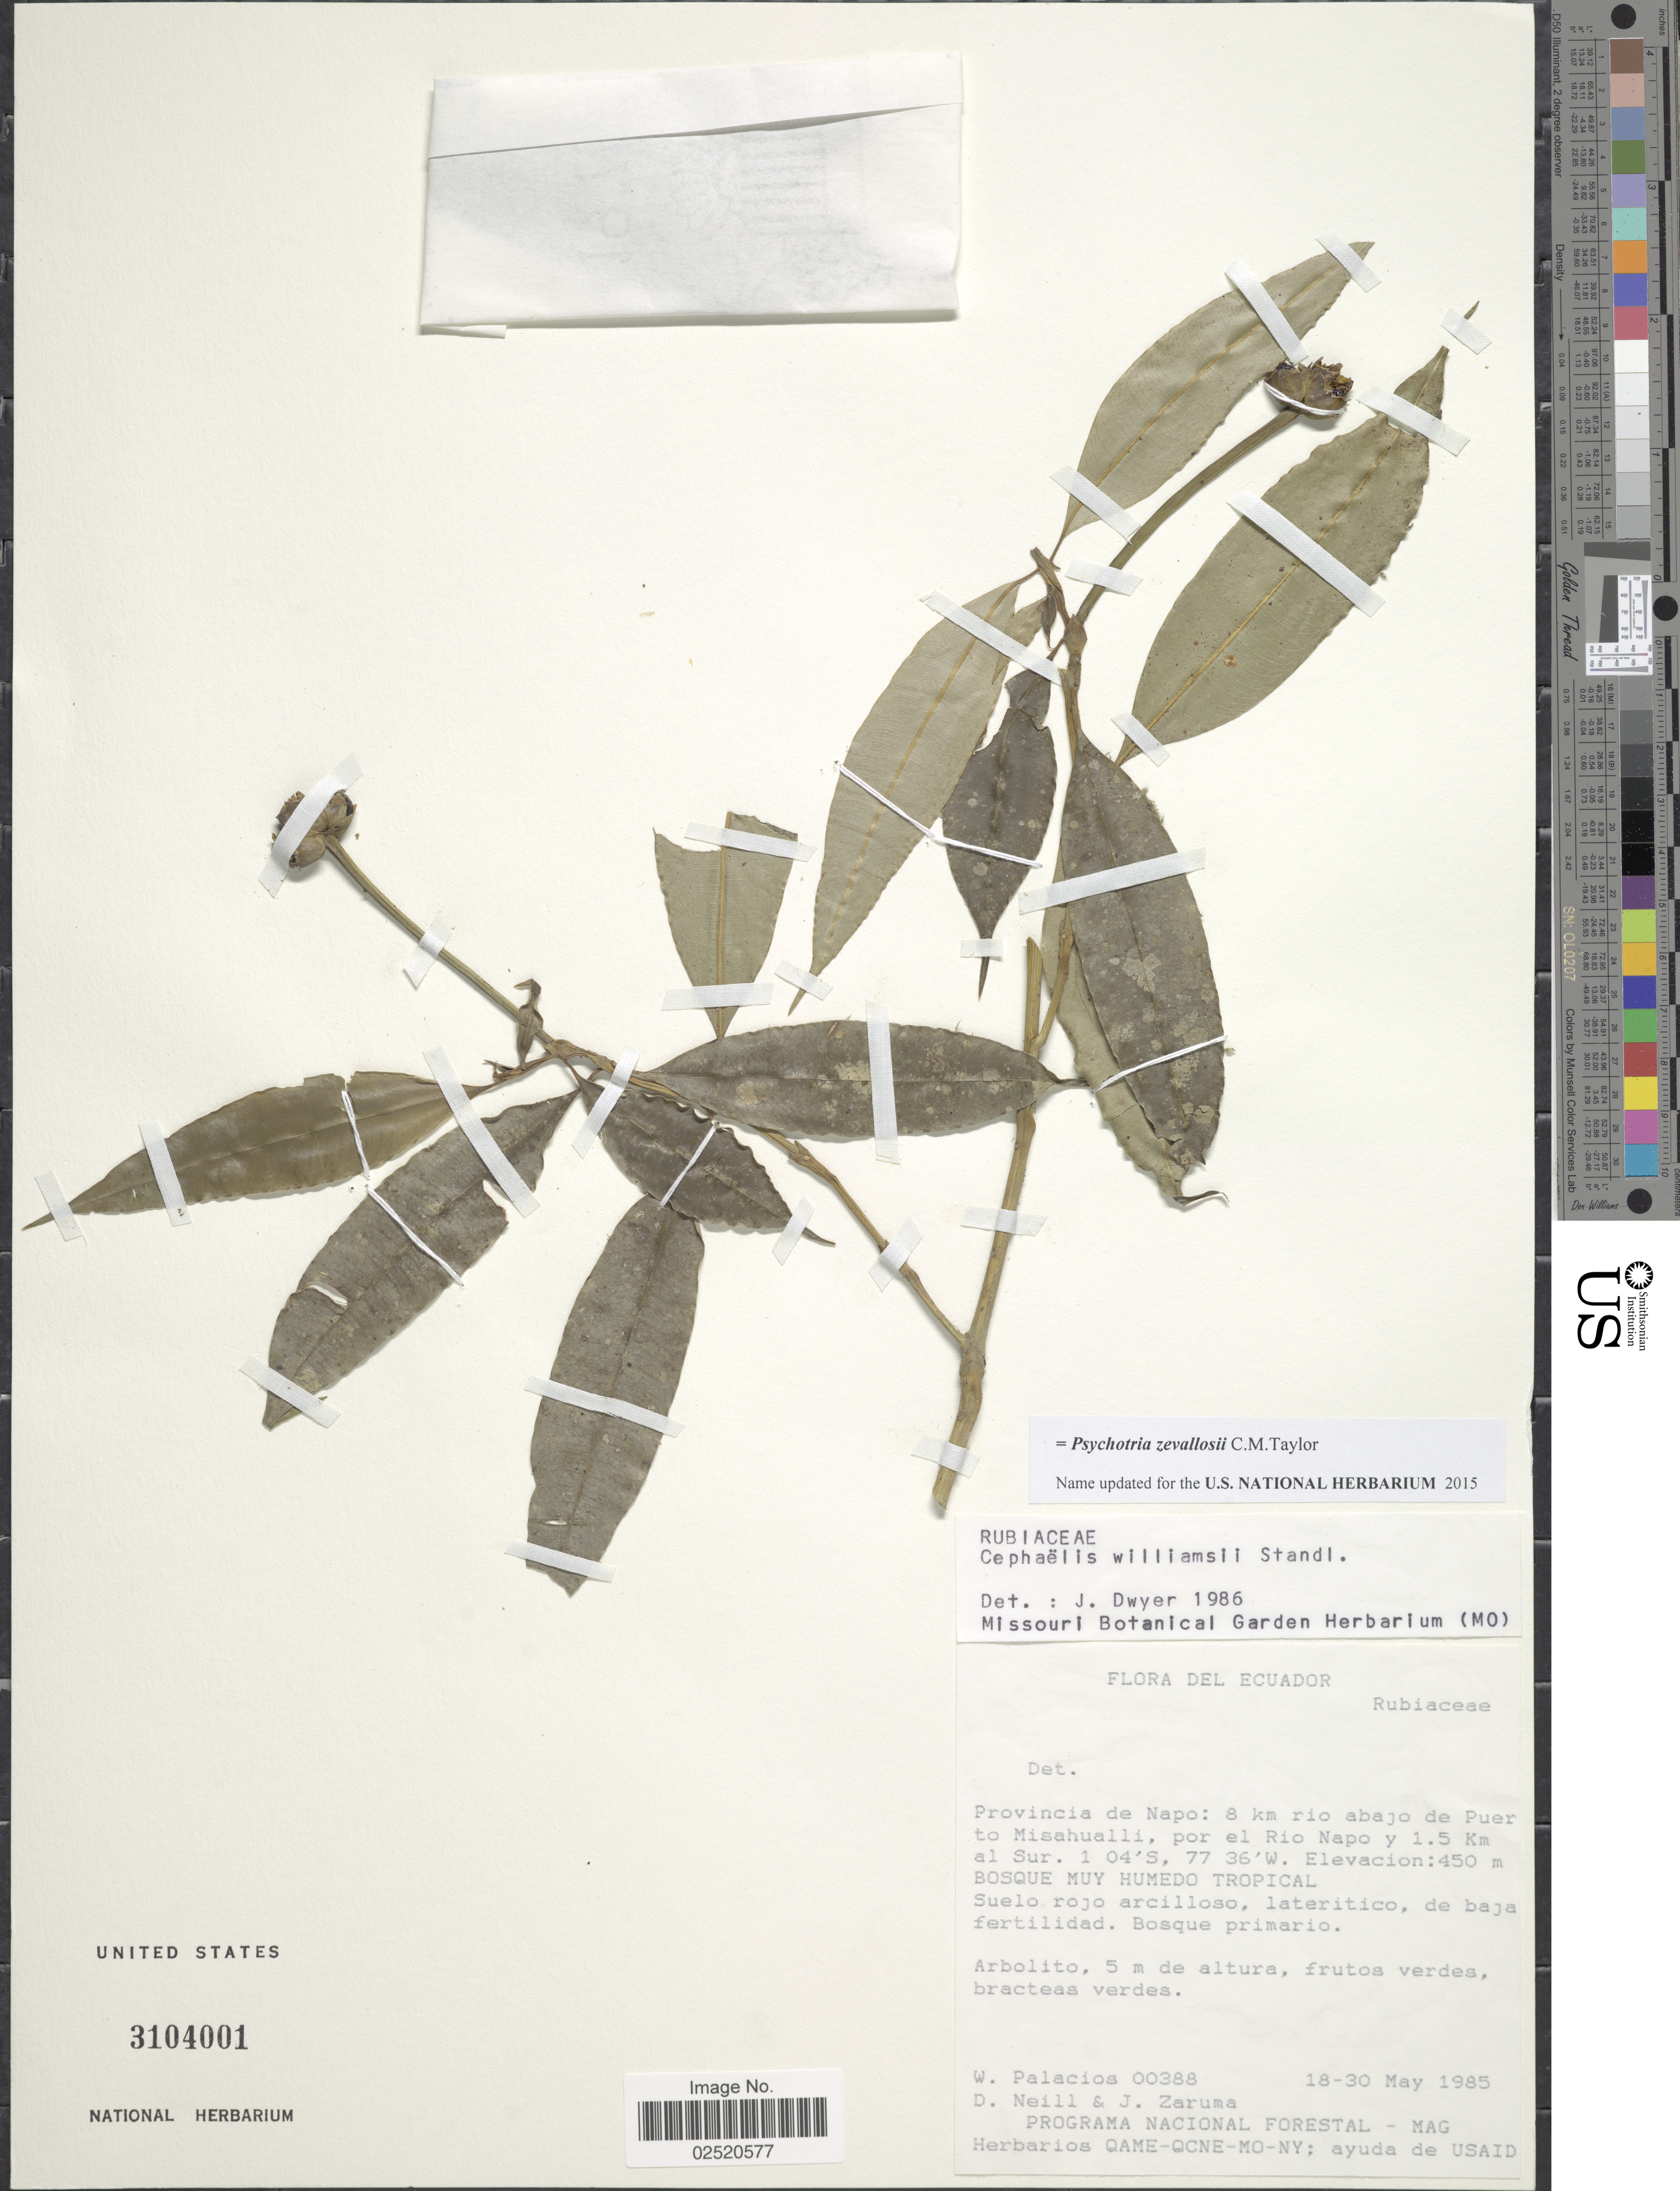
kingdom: Plantae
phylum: Tracheophyta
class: Magnoliopsida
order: Gentianales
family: Rubiaceae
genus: Psychotria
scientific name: Psychotria zevallosii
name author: C.M. Taylor in Brako & Zarucchi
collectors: W. Palacios, D. Neill & J. Zaruma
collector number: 00388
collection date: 1985-05-18/1985-05-30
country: Ecuador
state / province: Napo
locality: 8 km río abajo de Puer to Misahualli, por el Río Napo y 1.5 Km al Sur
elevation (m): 450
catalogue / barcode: US 3104001